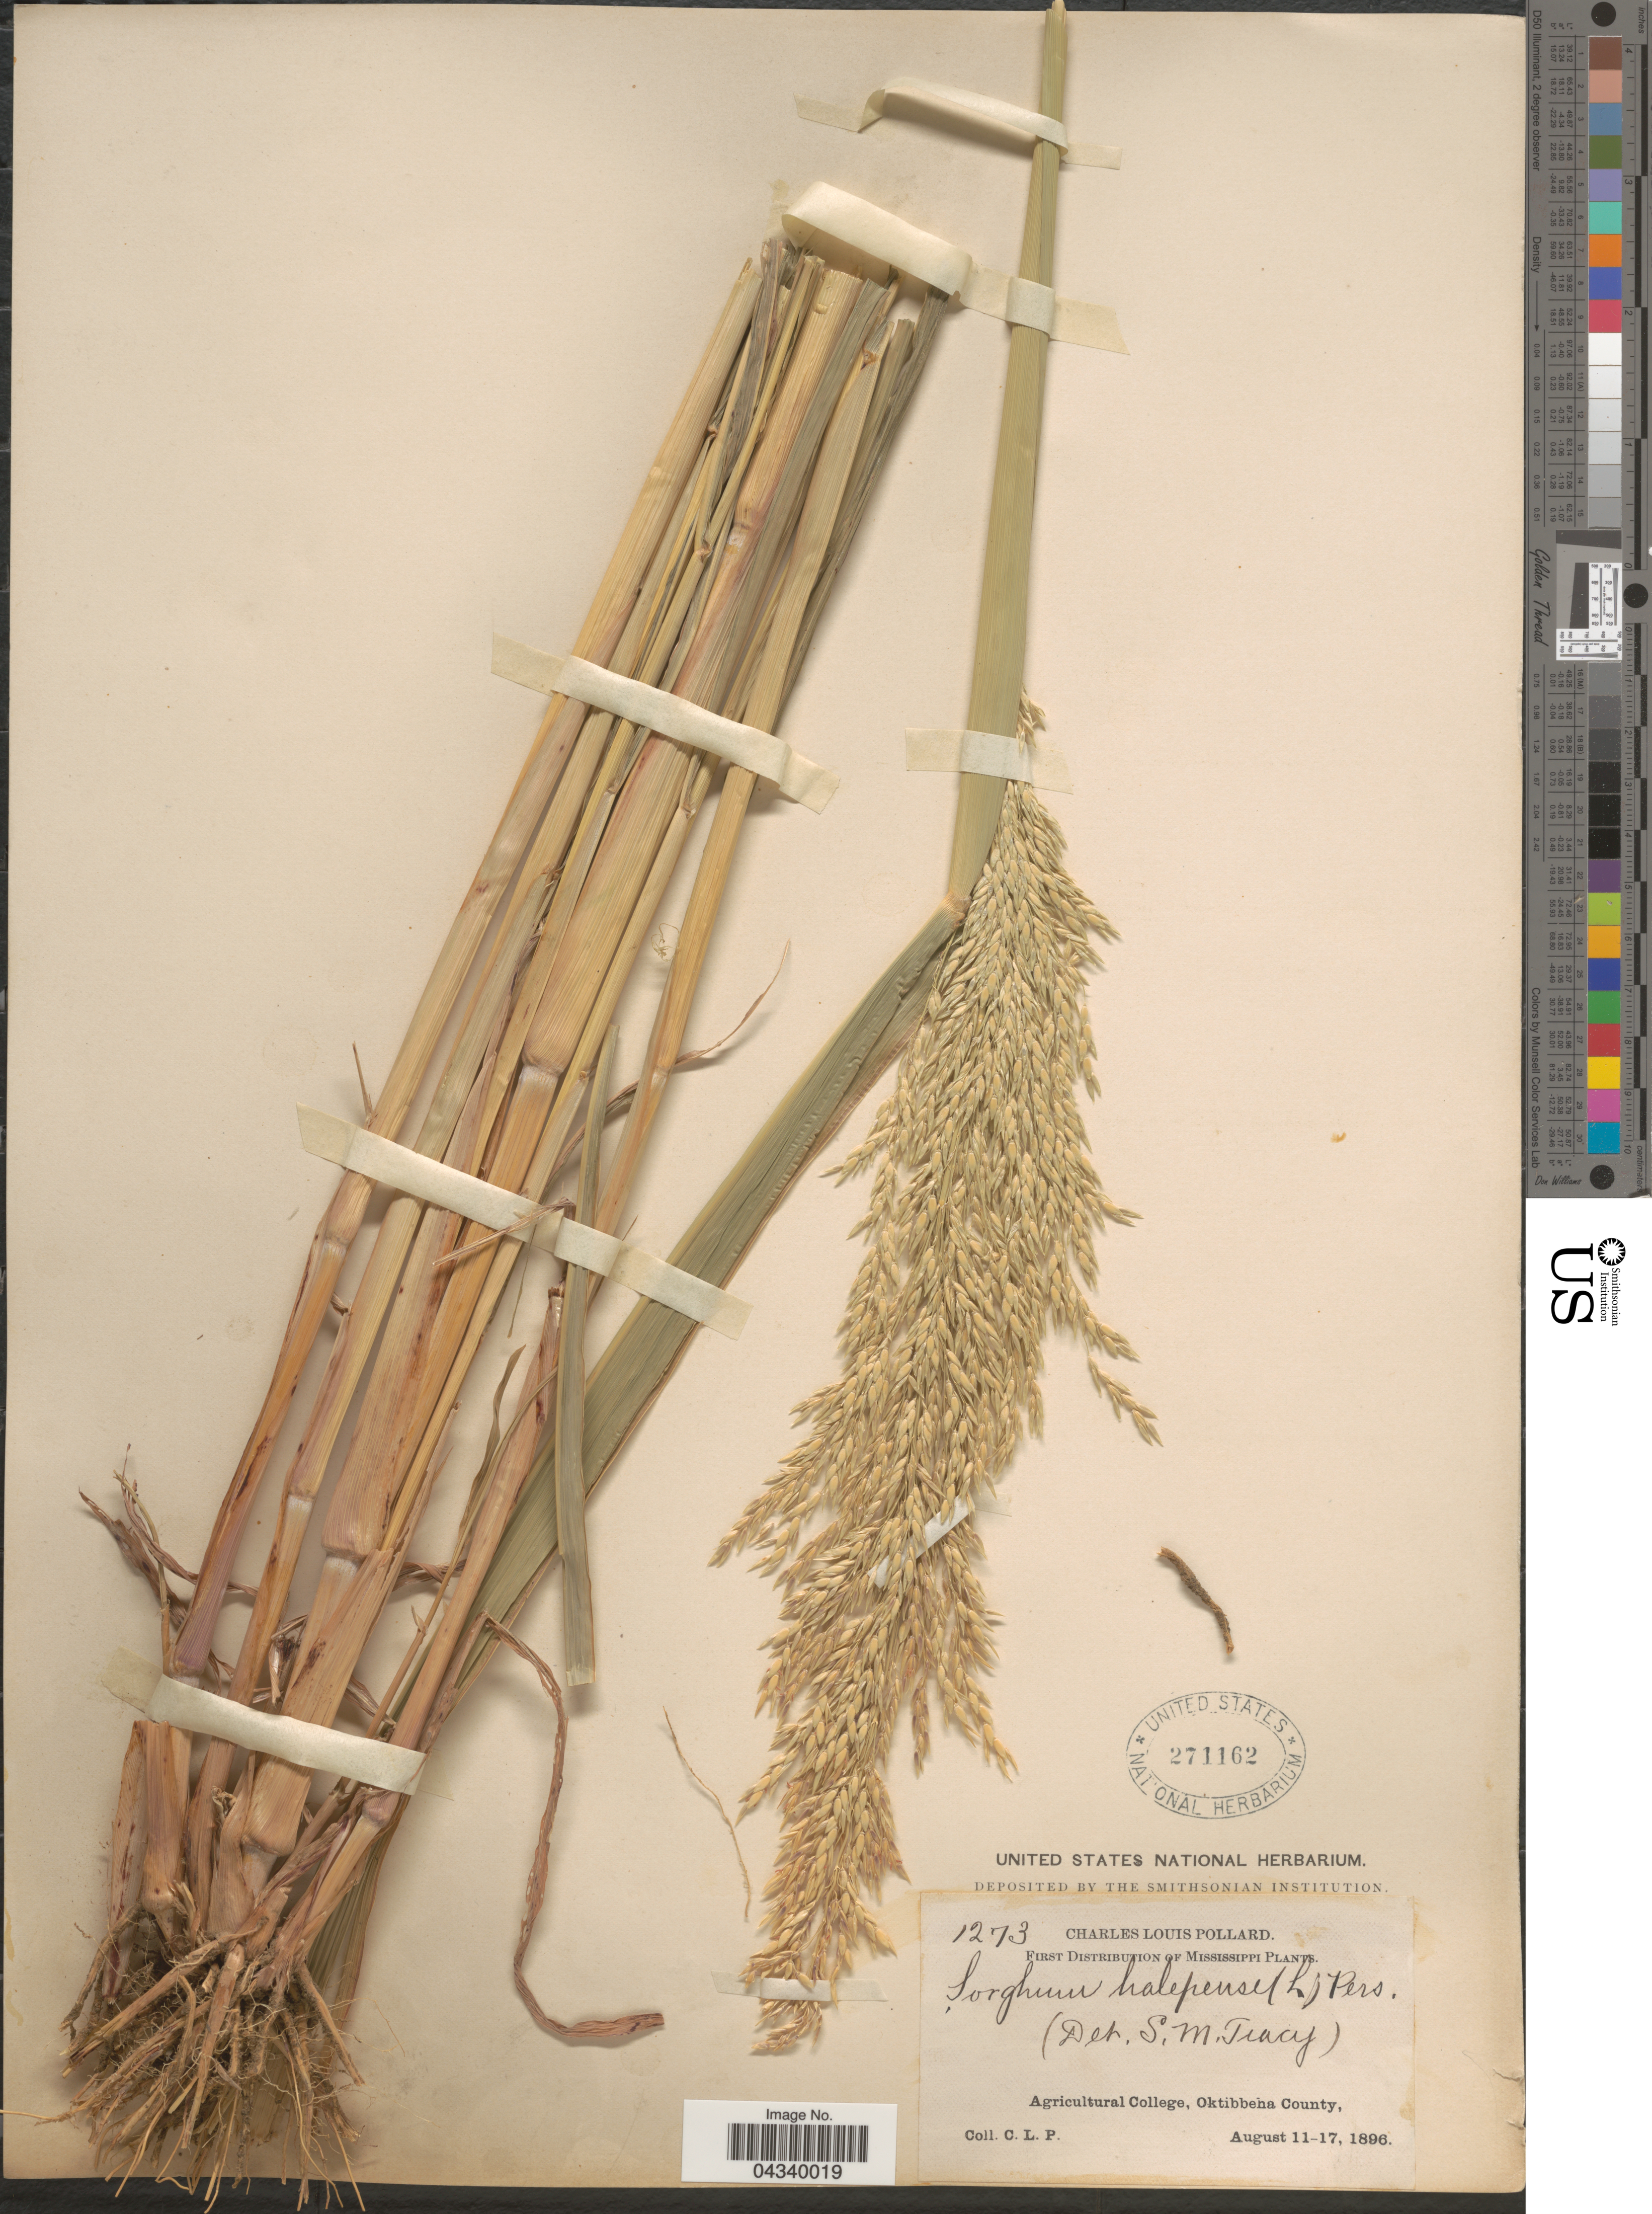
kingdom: Plantae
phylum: Tracheophyta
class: Liliopsida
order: Poales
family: Poaceae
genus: Sorghum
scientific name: Sorghum halepense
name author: (L.) Pers.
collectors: C. L. Pollard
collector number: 1273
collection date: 1896-08-11/1896-08-17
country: United States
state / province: Mississippi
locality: Agricultural College, Oktibbeha County.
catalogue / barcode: US 271162